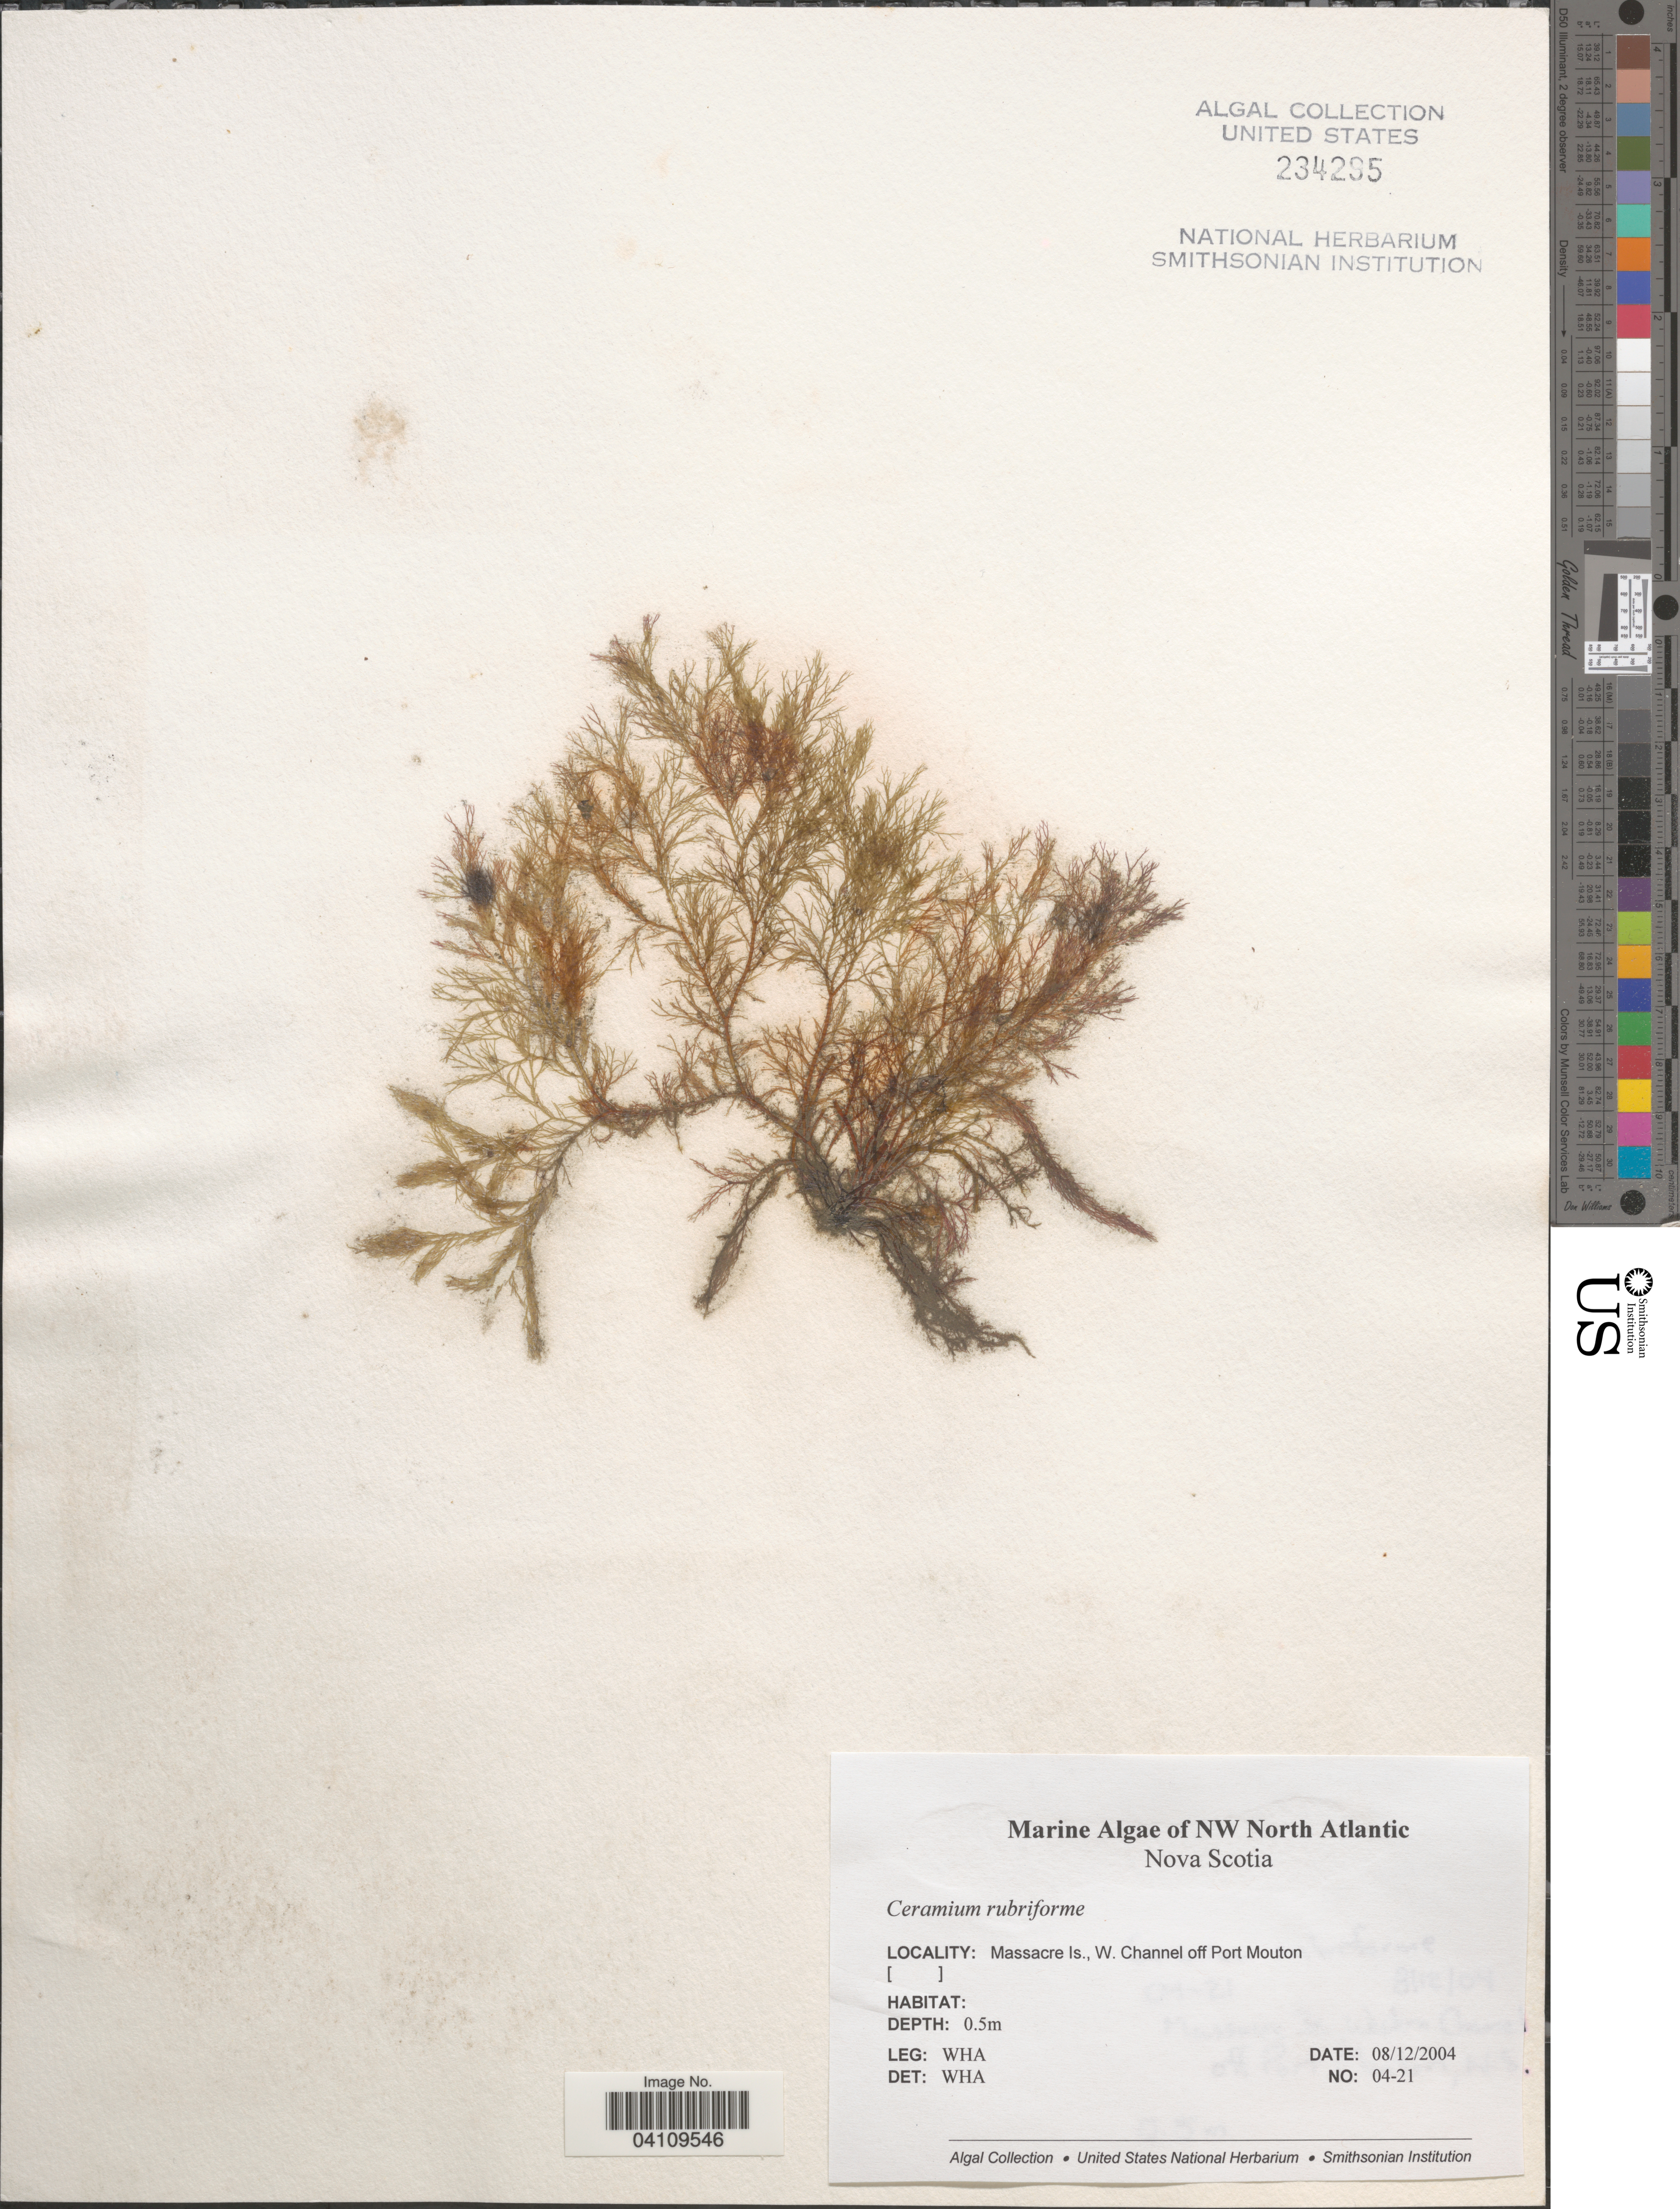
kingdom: Plantae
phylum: Rhodophyta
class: Florideophyceae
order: Ceramiales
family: Ceramiaceae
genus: Ceramium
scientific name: Ceramium arborescens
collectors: W. H. Adey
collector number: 04-21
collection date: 2004-12-08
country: Canada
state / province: Nova Scotia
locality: NW North Atlantic. Massacre Is., W. Channel off Port Mouton.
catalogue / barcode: US 234295